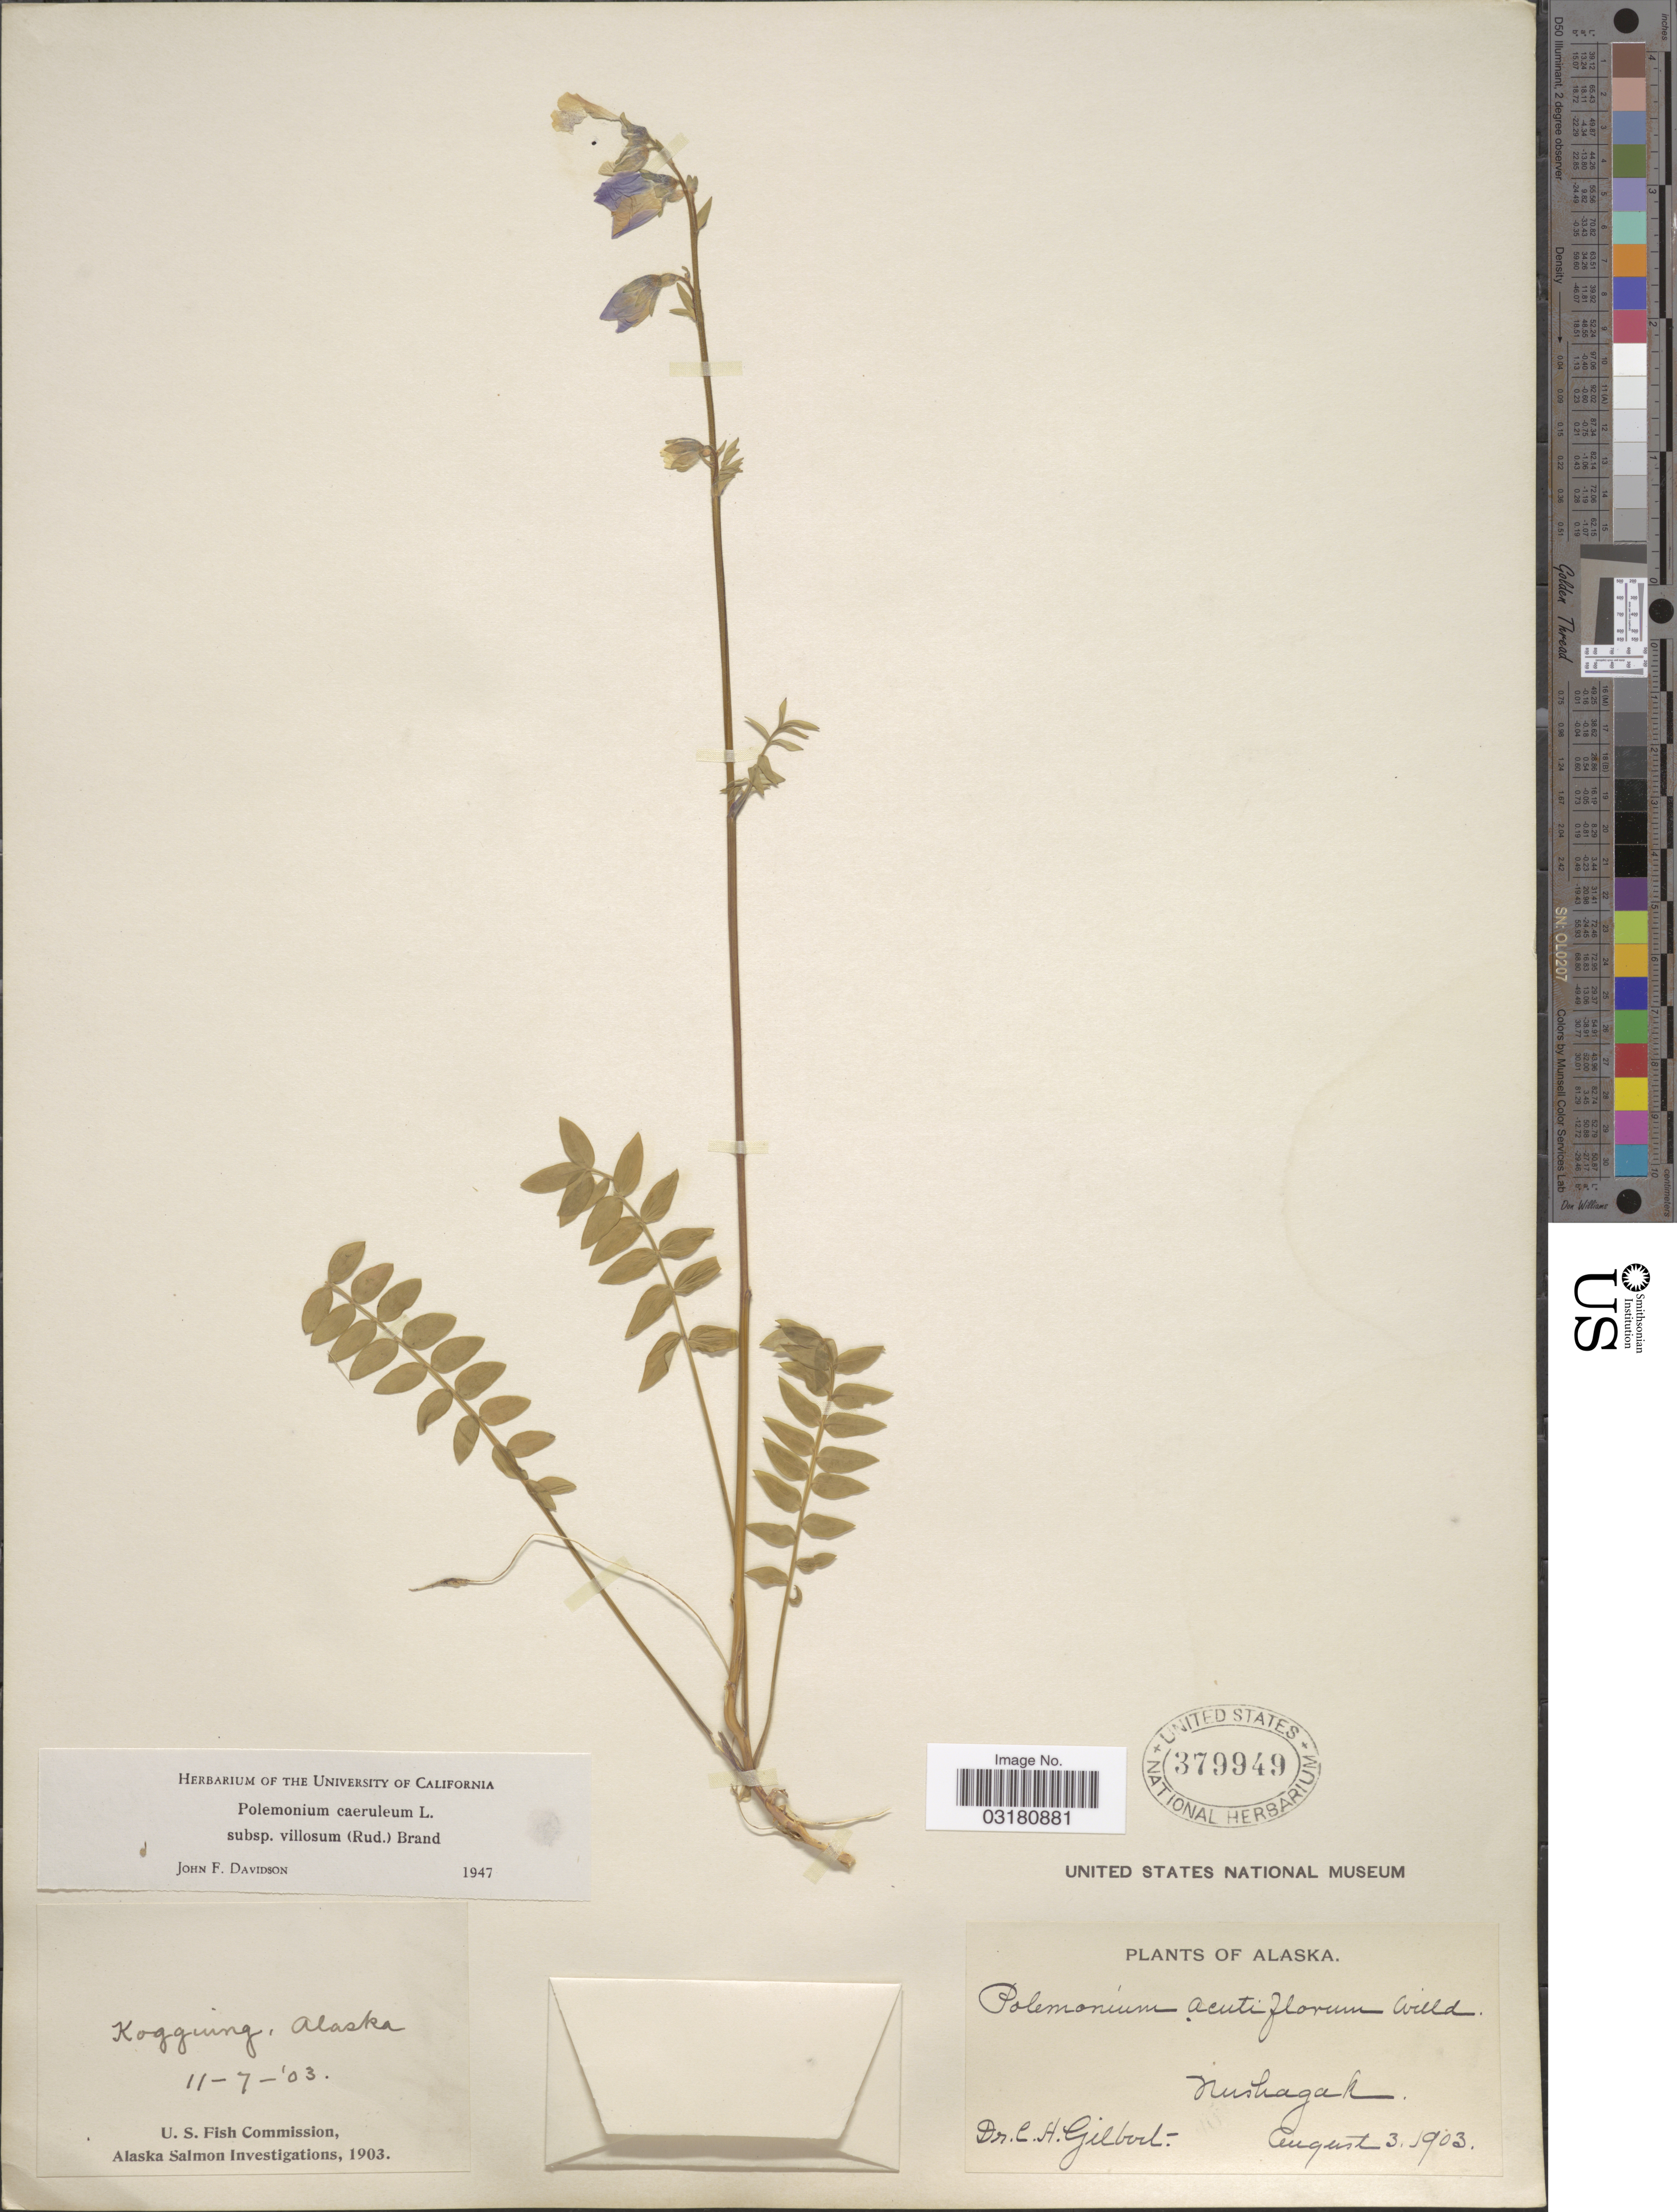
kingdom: Plantae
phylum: Tracheophyta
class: Magnoliopsida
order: Ericales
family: Polemoniaceae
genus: Polemonium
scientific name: Polemonium caeruleum subsp. villosum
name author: (Rudolph ex Georgi) Brand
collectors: C. Gilbert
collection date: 1903-08-03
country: United States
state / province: Alaska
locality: Nushagak.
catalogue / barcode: US 379949